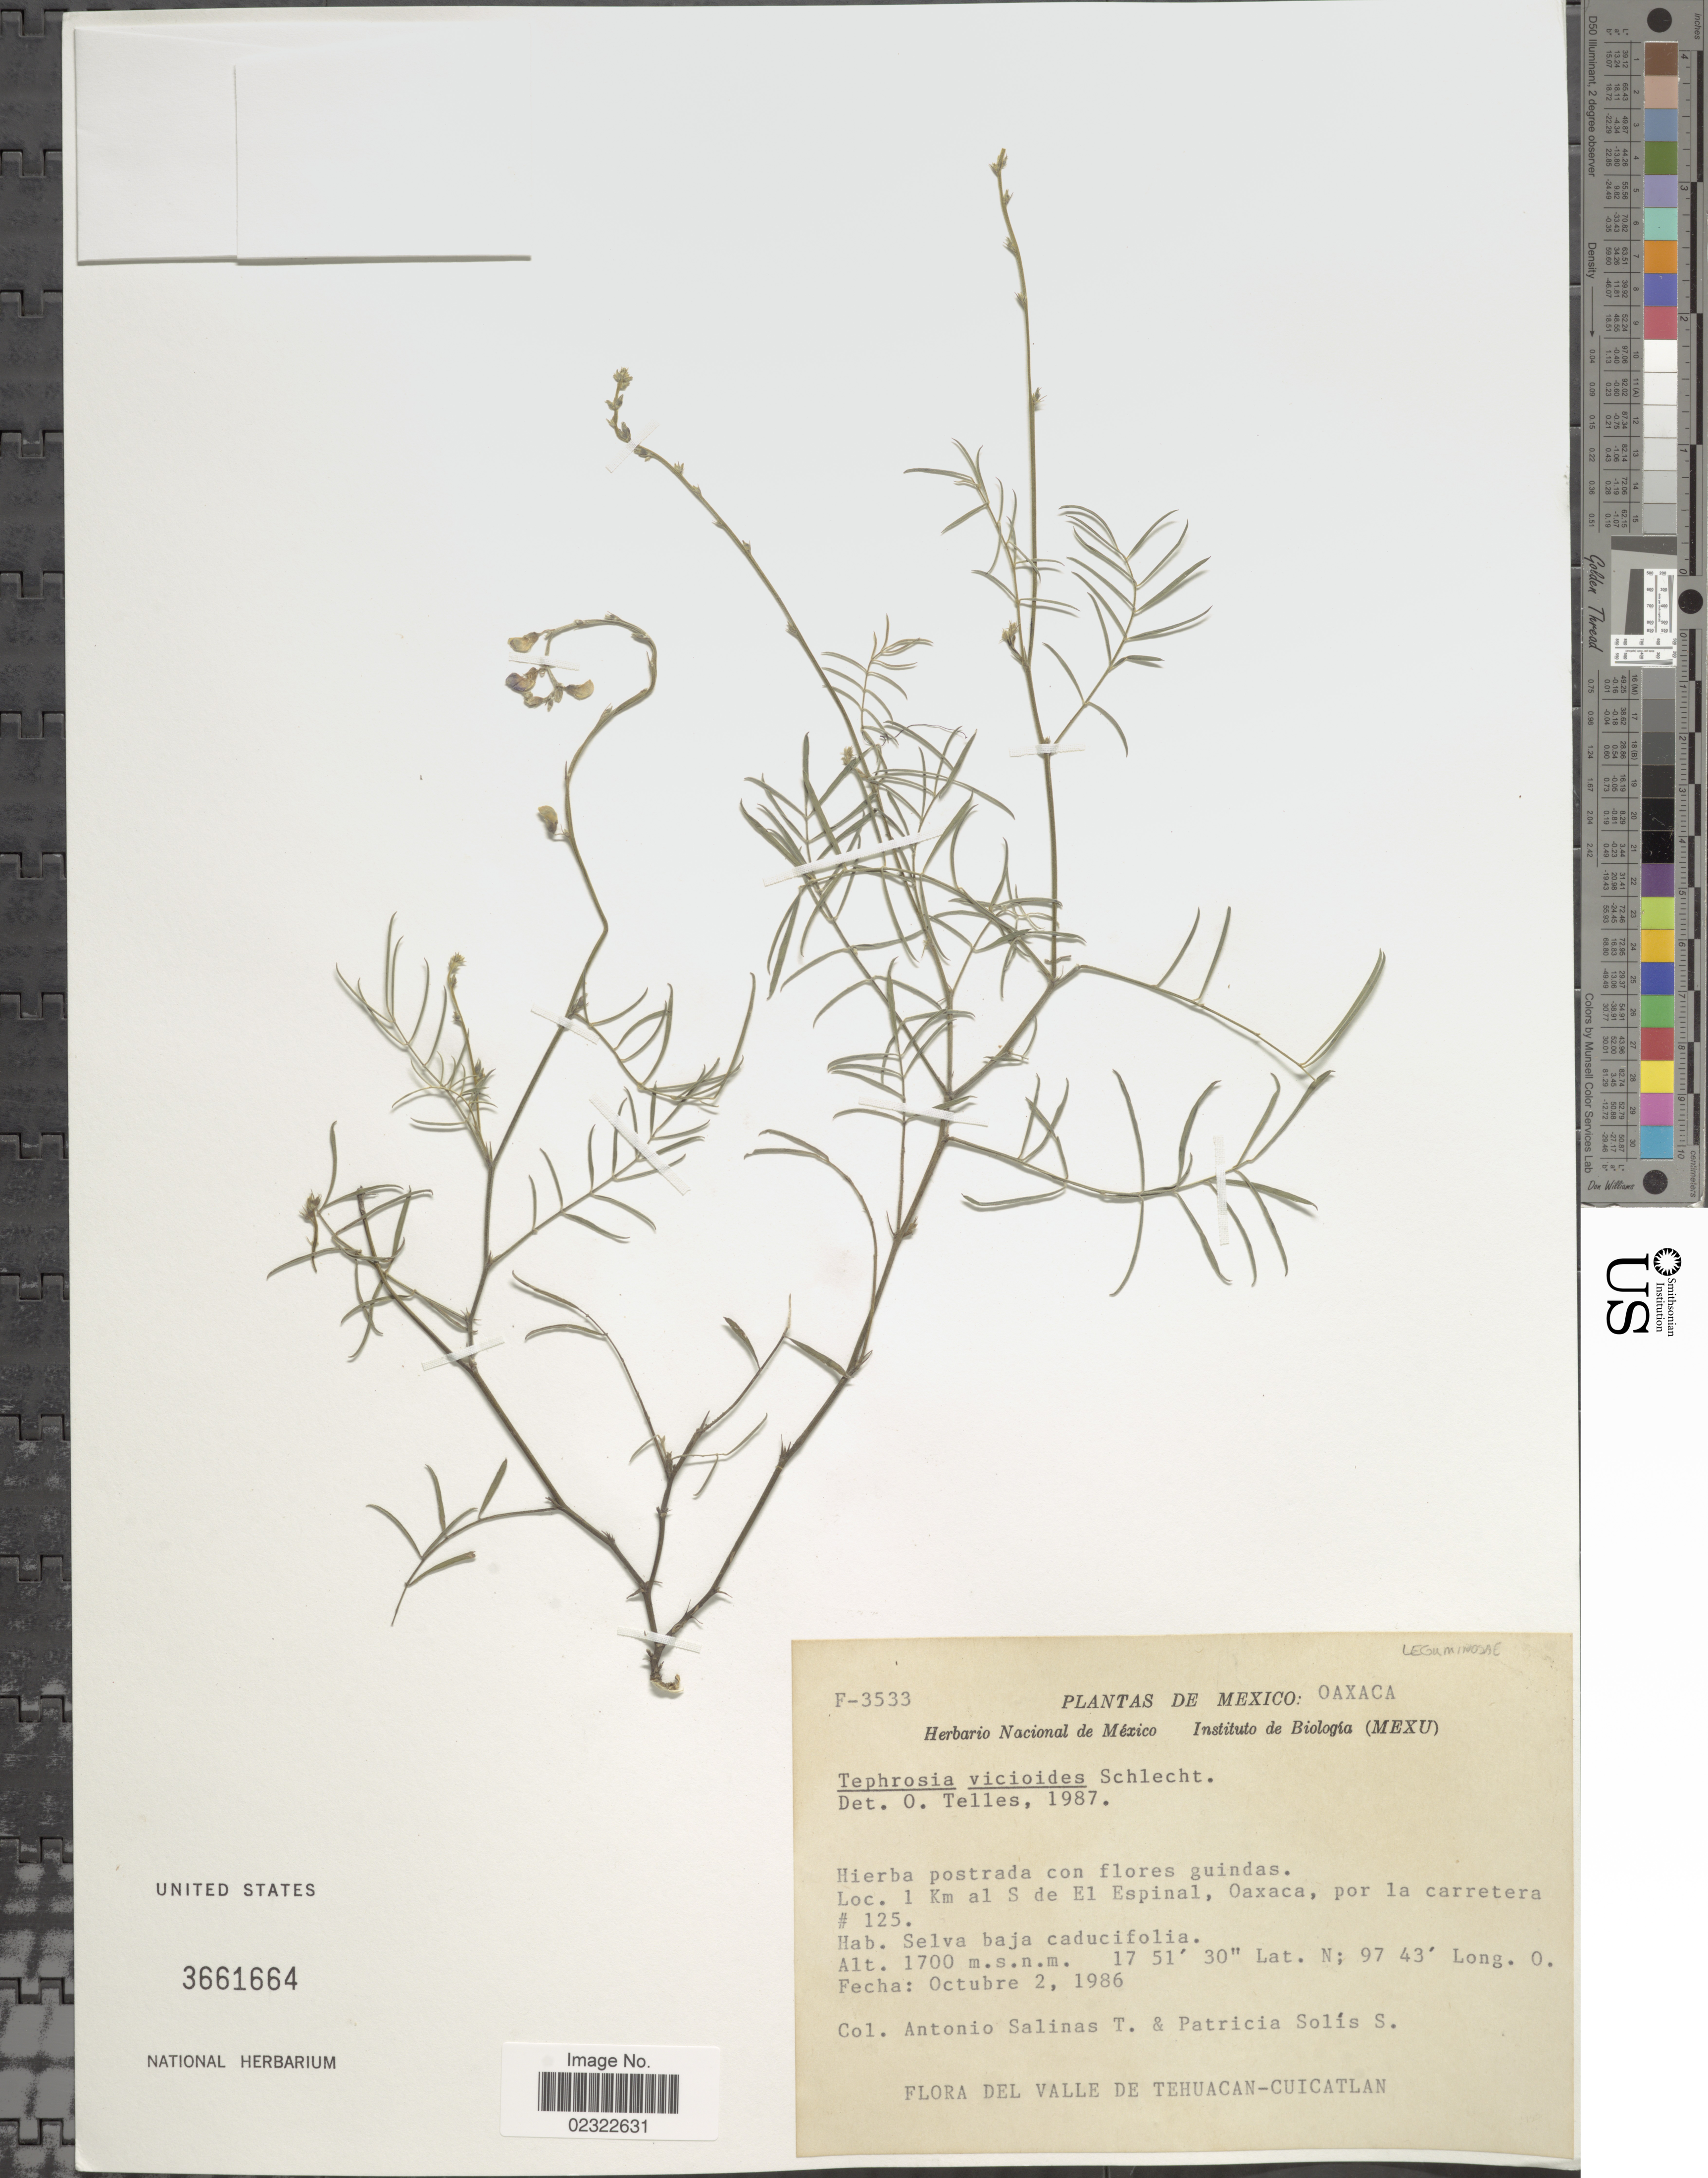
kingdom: Plantae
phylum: Tracheophyta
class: Magnoliopsida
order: Fabales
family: Fabaceae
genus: Tephrosia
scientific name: Tephrosia vicioides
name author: Schltdl.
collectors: A. Salinas T. & P. Solis S.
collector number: F-3533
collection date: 1986-10-02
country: Mexico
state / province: Oaxaca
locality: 1 Km al S de El Espunal, Oaxaca, por la carretera # 125. del Valle de Tehuacan-Cuicatlan.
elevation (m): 1700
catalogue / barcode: US 3661664